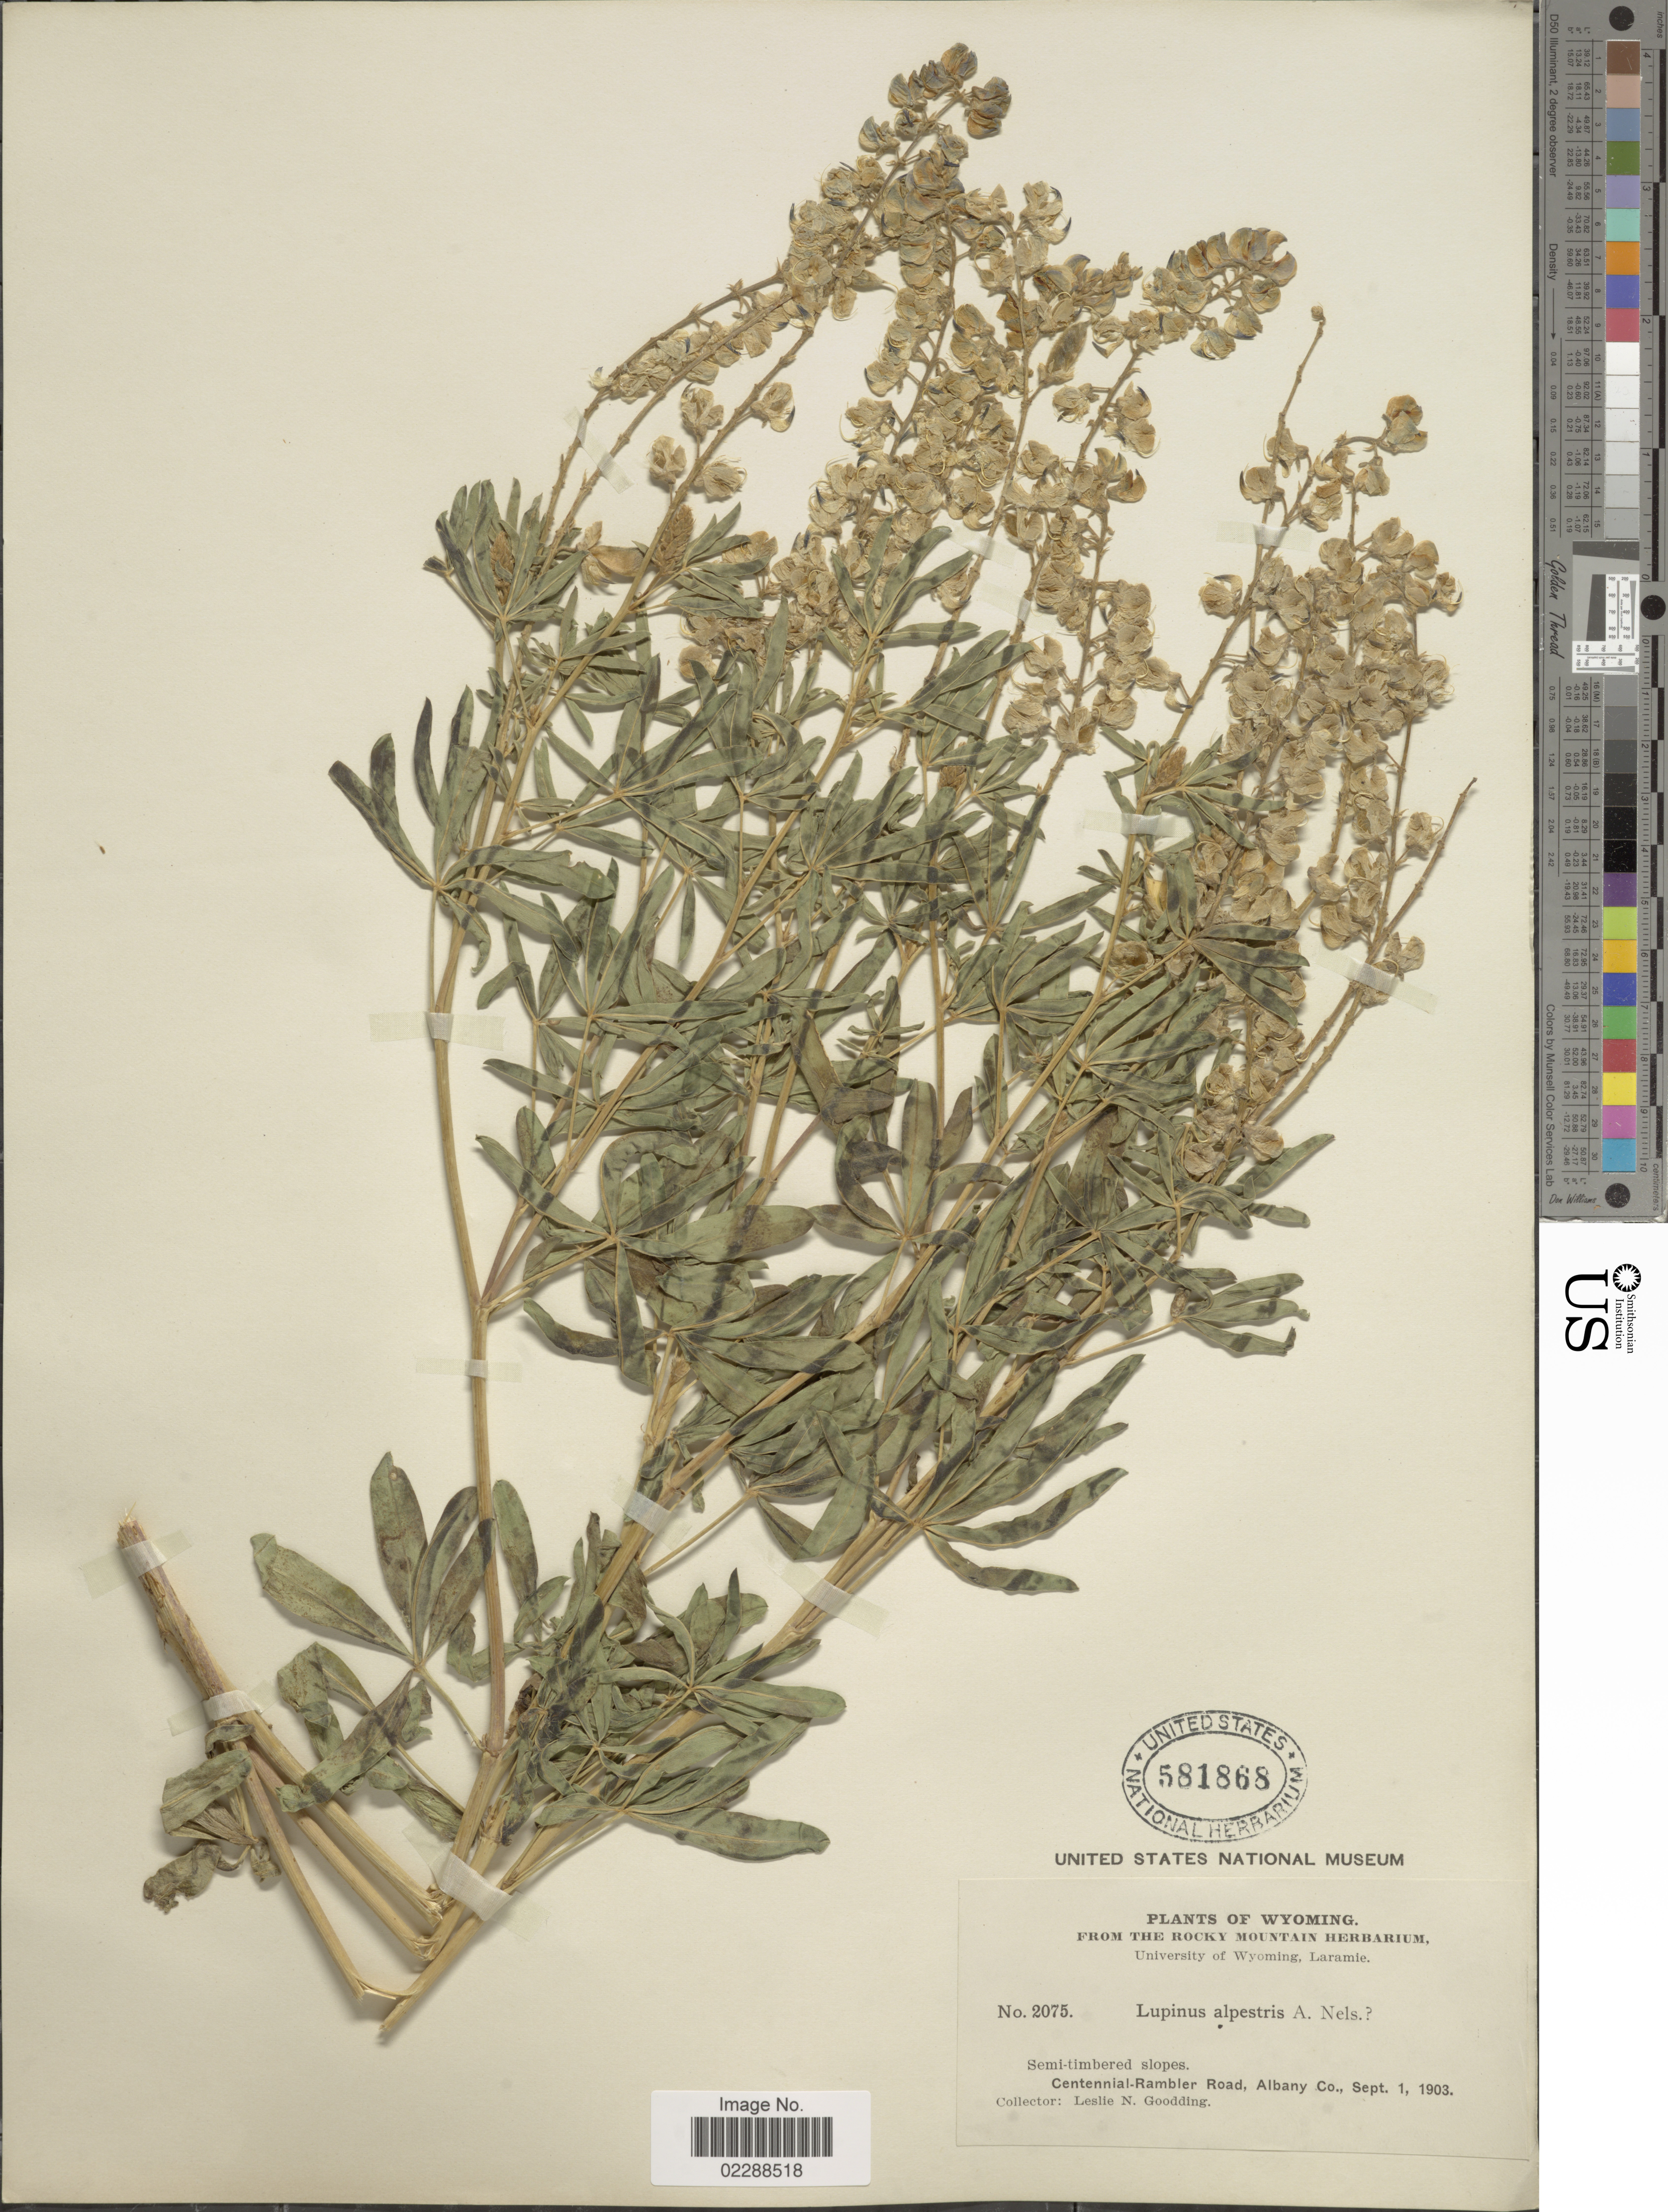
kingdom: Plantae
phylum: Tracheophyta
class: Magnoliopsida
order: Fabales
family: Fabaceae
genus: Lupinus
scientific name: Lupinus sp.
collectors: L. N. Goodding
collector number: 2075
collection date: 1903-09-01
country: United States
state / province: Wyoming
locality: Centennial-Rambler Road, Albany Co.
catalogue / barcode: US 581868